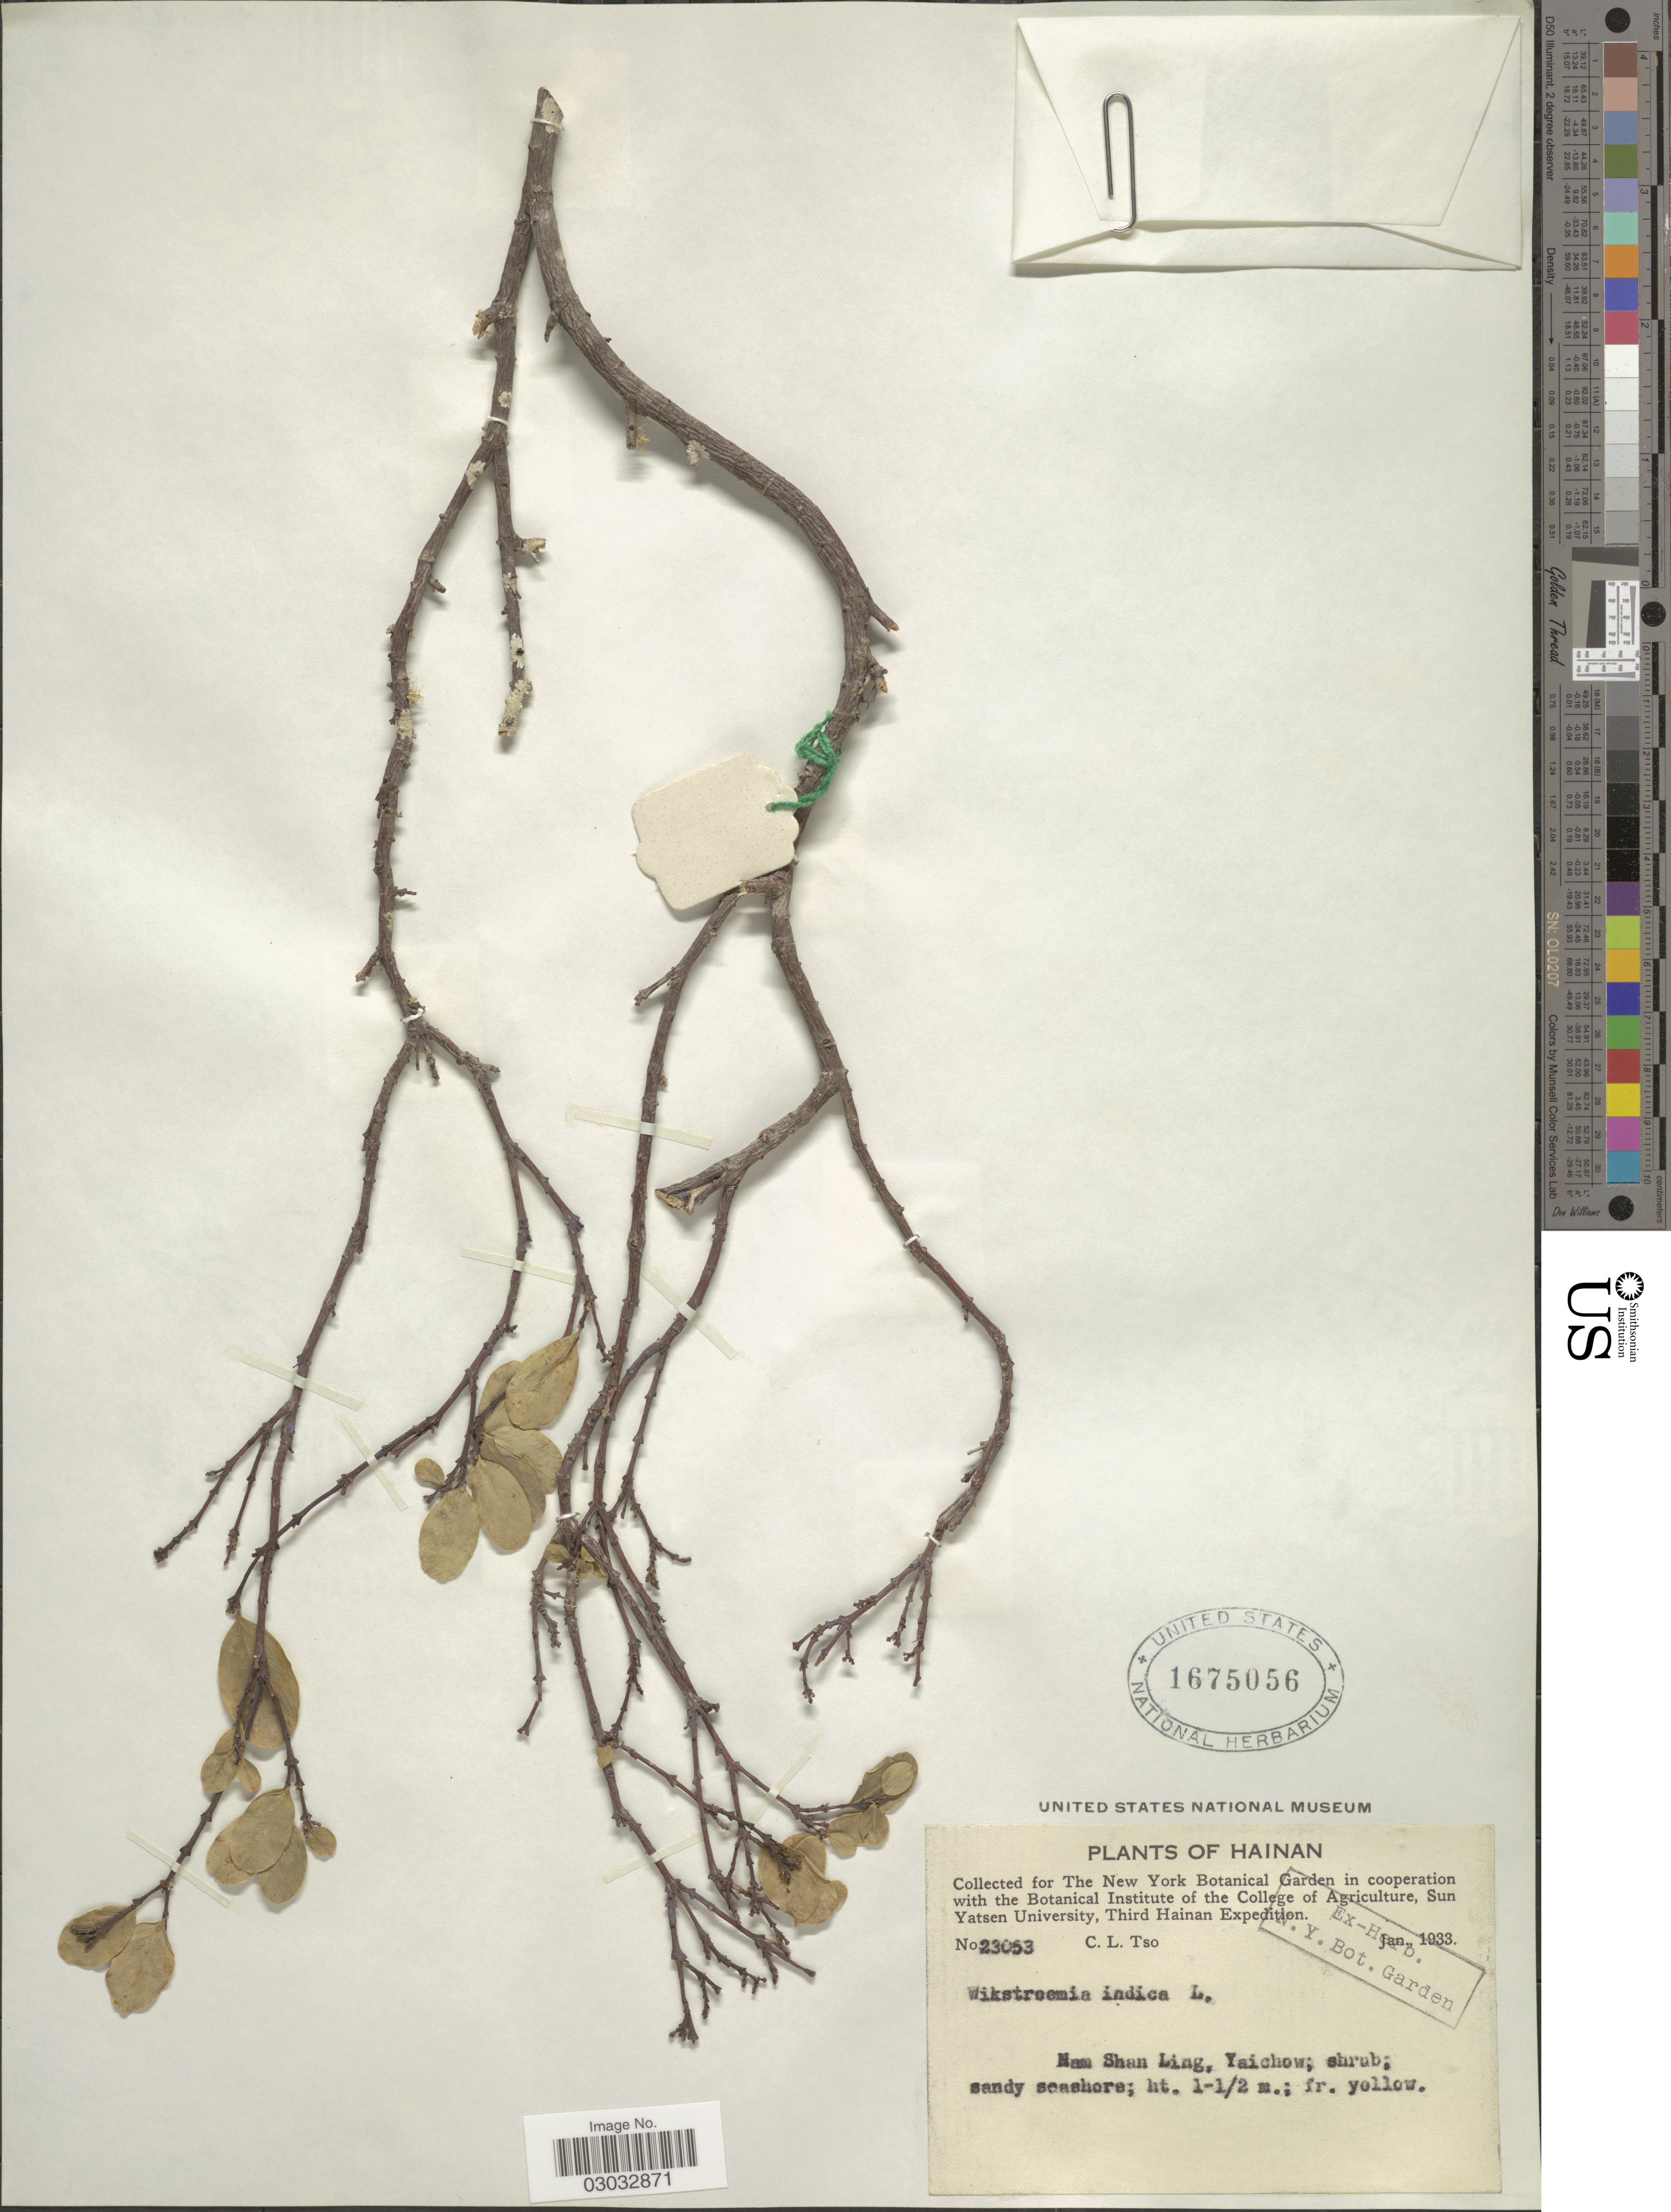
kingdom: Plantae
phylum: Tracheophyta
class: Magnoliopsida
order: Malvales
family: Thymelaeaceae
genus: Wikstroemia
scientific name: Wikstroemia indica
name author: (L.) C.A. Mey.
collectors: C. Tso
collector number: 23053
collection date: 1933-01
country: China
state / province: Hainan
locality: Nam Shan Ling, Yaichow.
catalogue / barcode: US 1675056